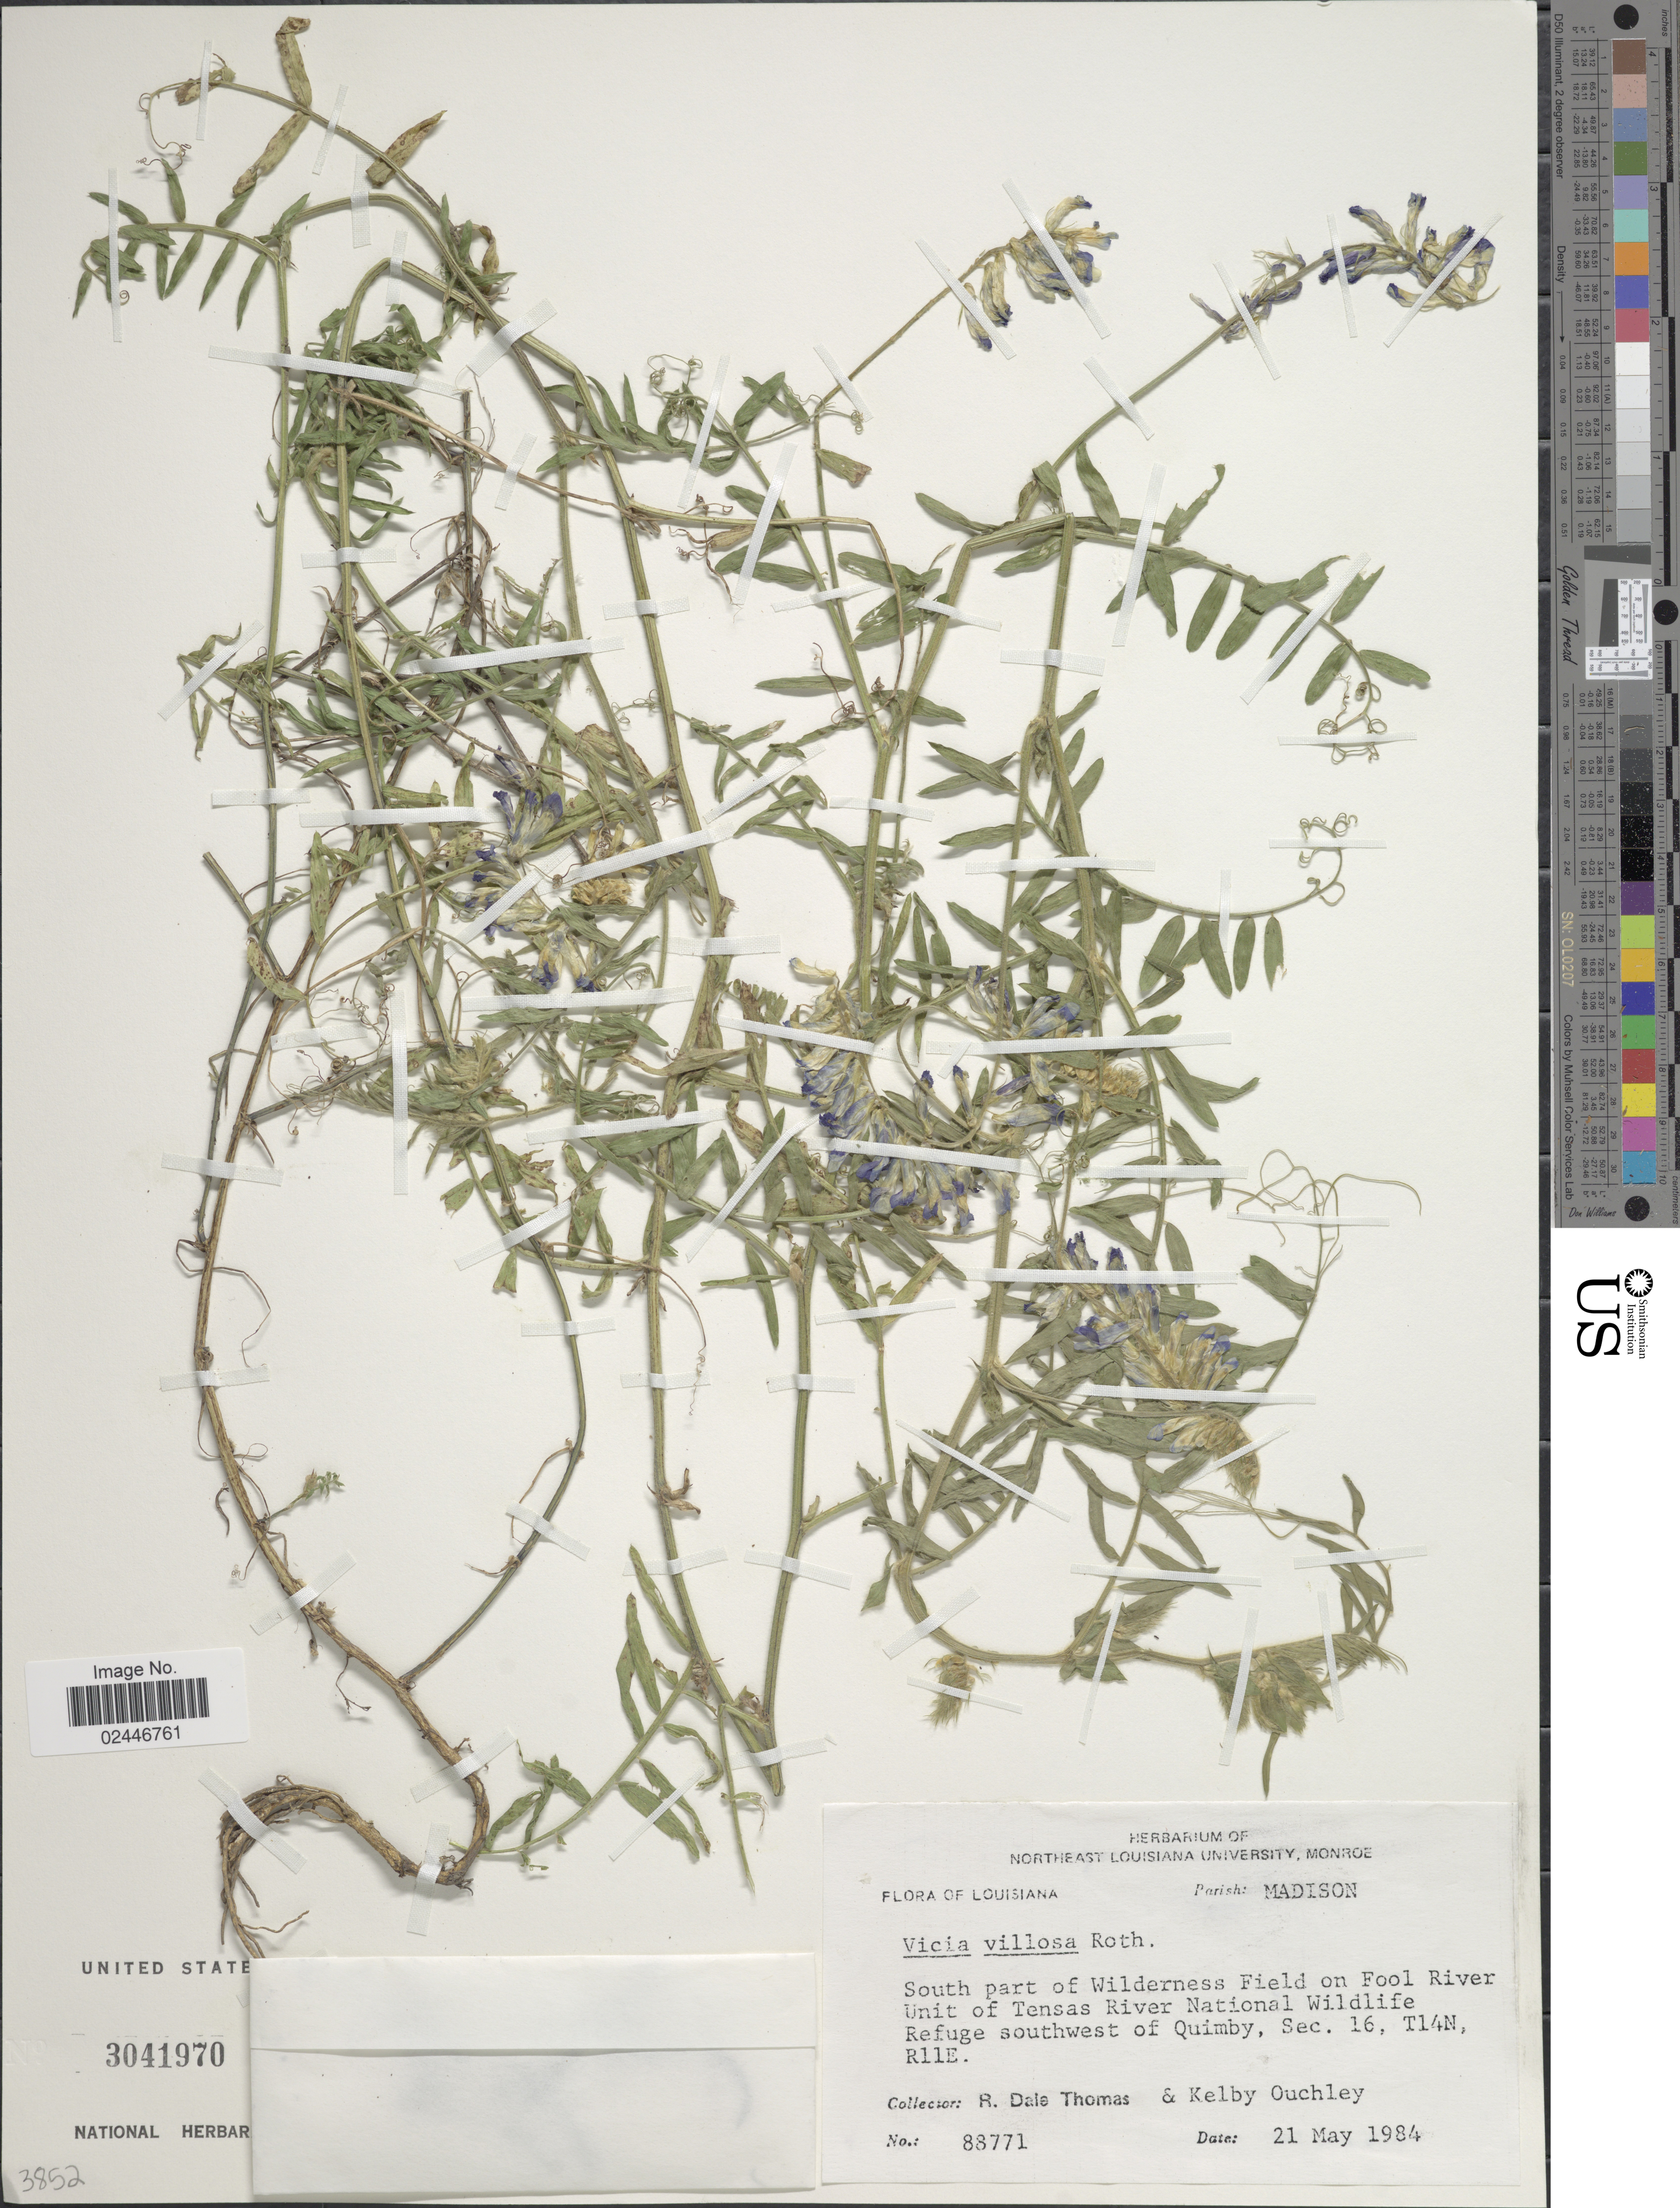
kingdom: Plantae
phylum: Tracheophyta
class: Magnoliopsida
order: Fabales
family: Fabaceae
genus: Vicia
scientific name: Vicia villosa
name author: Roth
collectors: R. Thomas & K. Ouchley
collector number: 88771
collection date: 1984-05-21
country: United States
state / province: Louisiana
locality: Parish: Madison, south part of Wilderness Field on Fool River Unit of Tensas River National Wildlife Refuge southwest of Quimby, Sec. 16, T14N, R11E.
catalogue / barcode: US 3041970